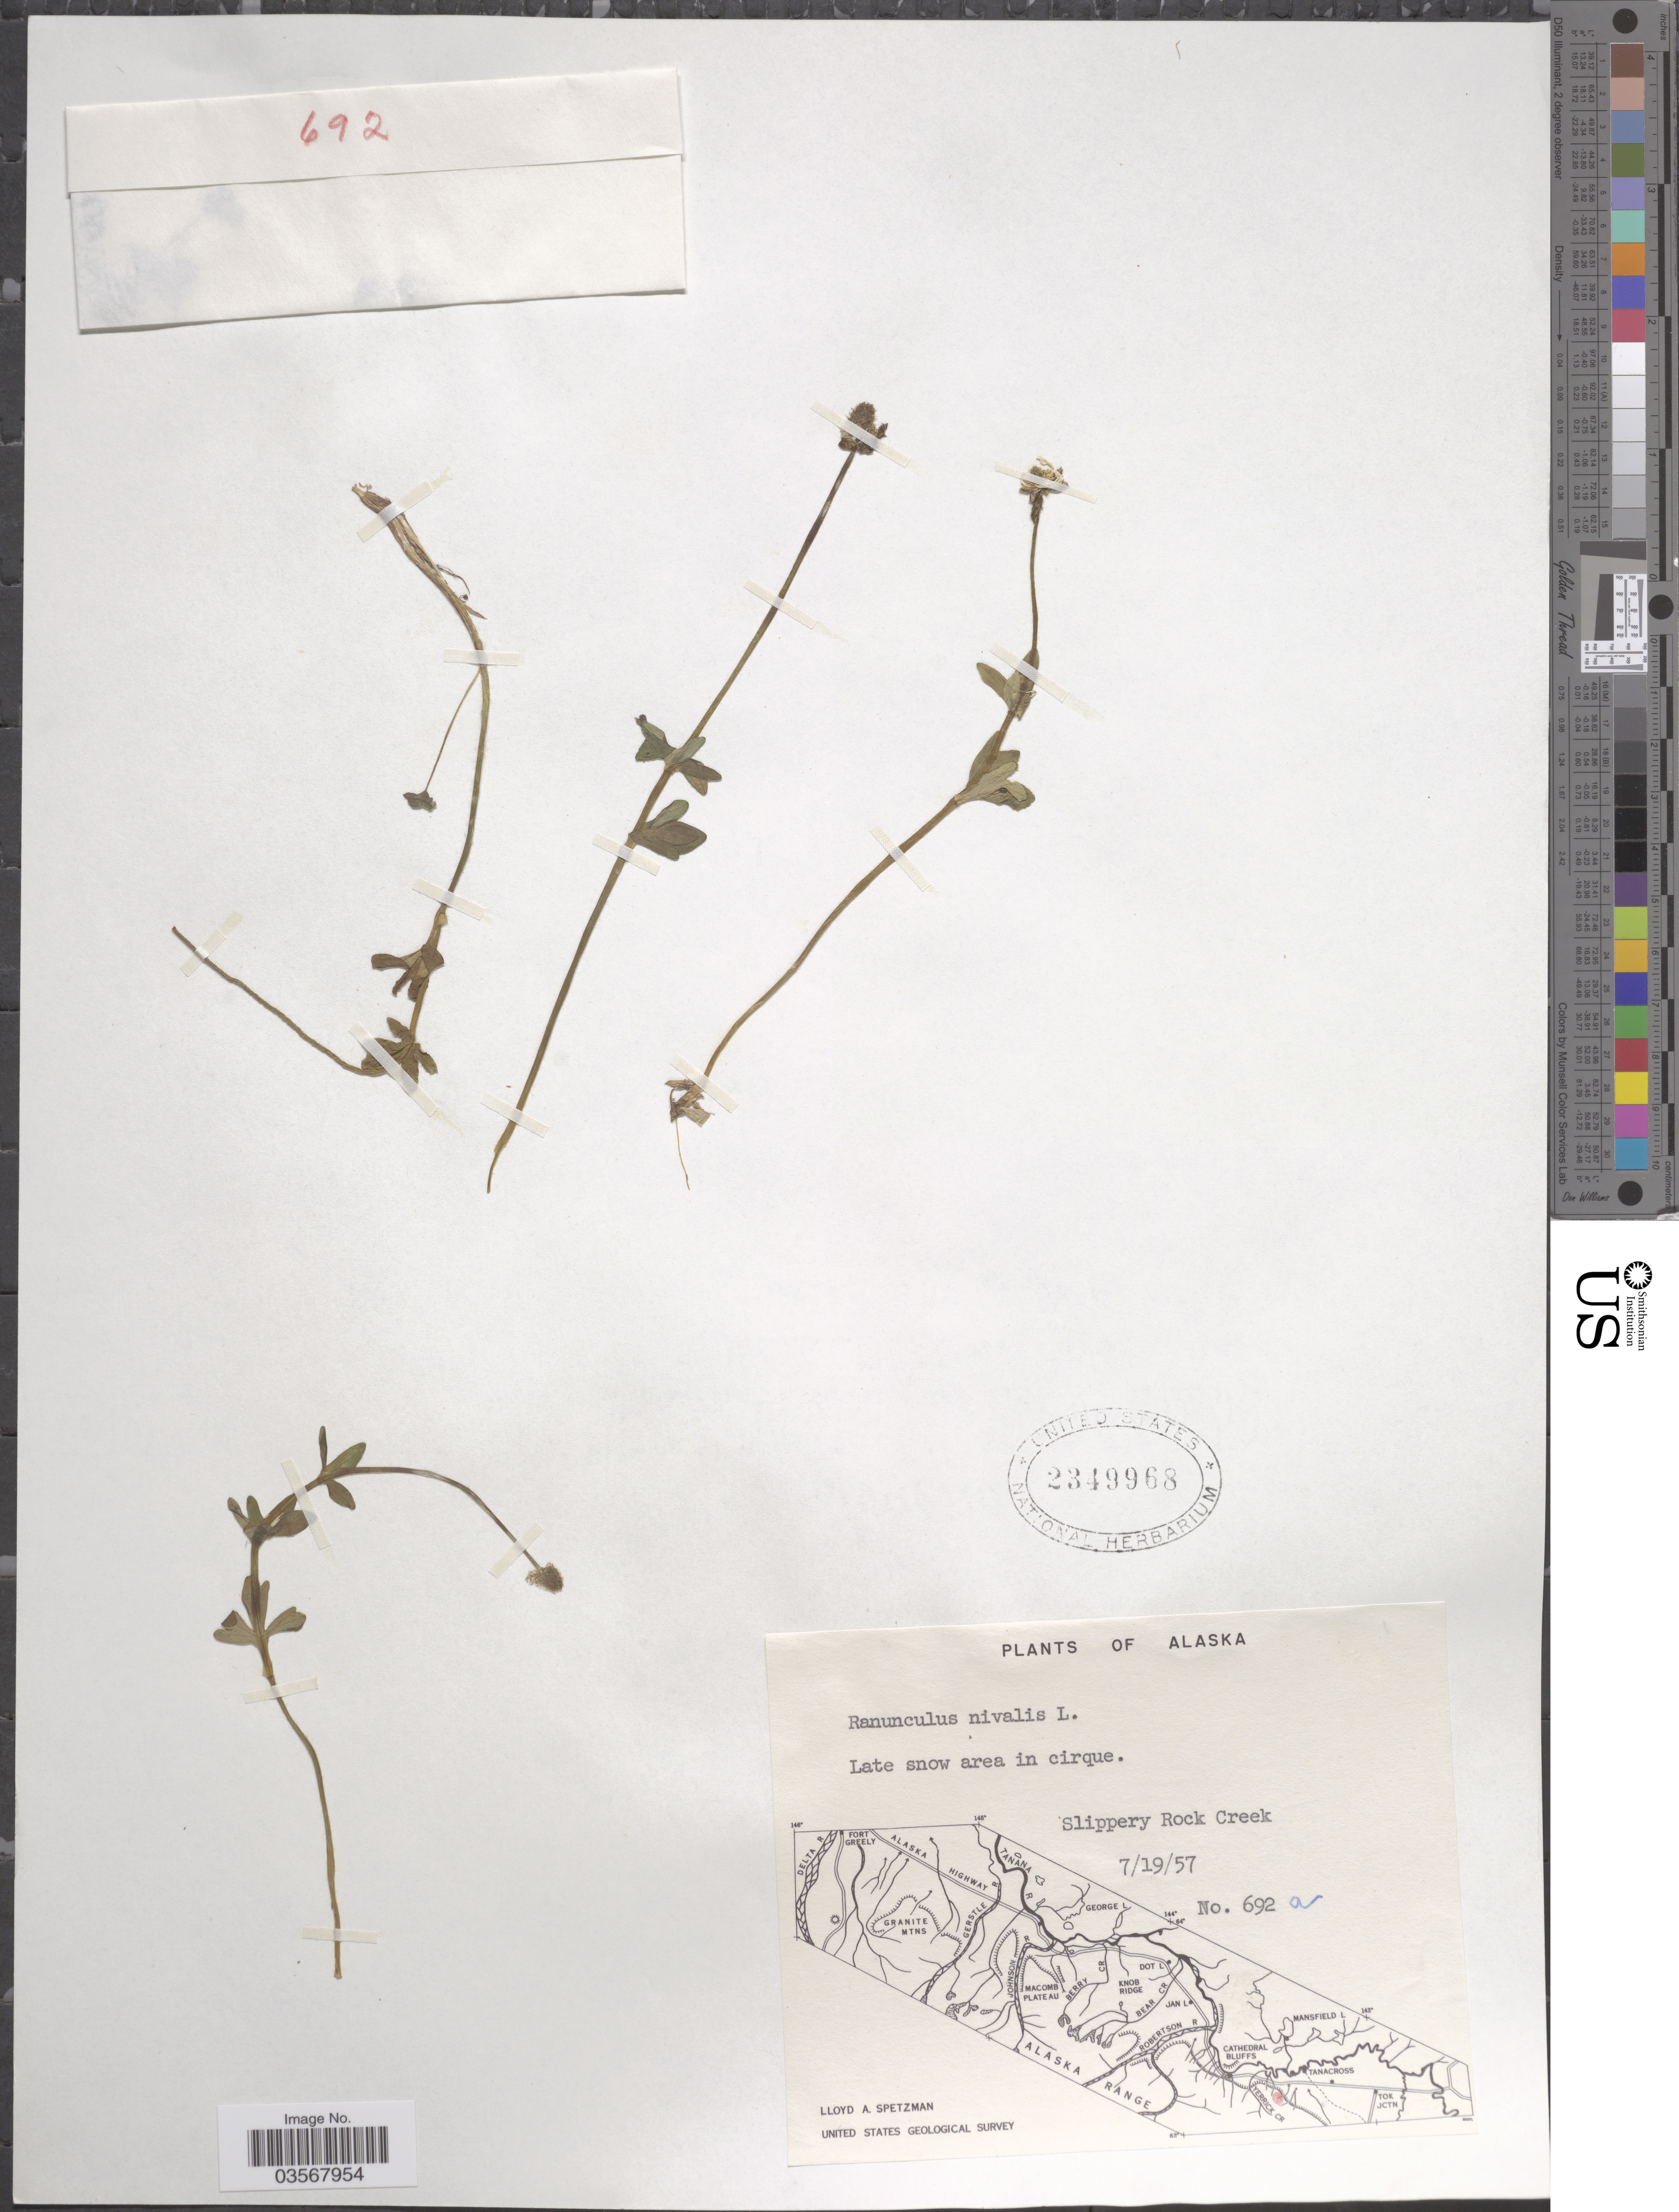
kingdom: Plantae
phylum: Tracheophyta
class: Magnoliopsida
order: Ranunculales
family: Ranunculaceae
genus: Ranunculus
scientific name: Ranunculus nivalis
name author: L.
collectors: L. Spetzman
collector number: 692a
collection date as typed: Transcribed d/m/y: 19/7/57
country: United States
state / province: Alaska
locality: Late snow area in cirque. Slippery Rock Creek.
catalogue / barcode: US 2349968